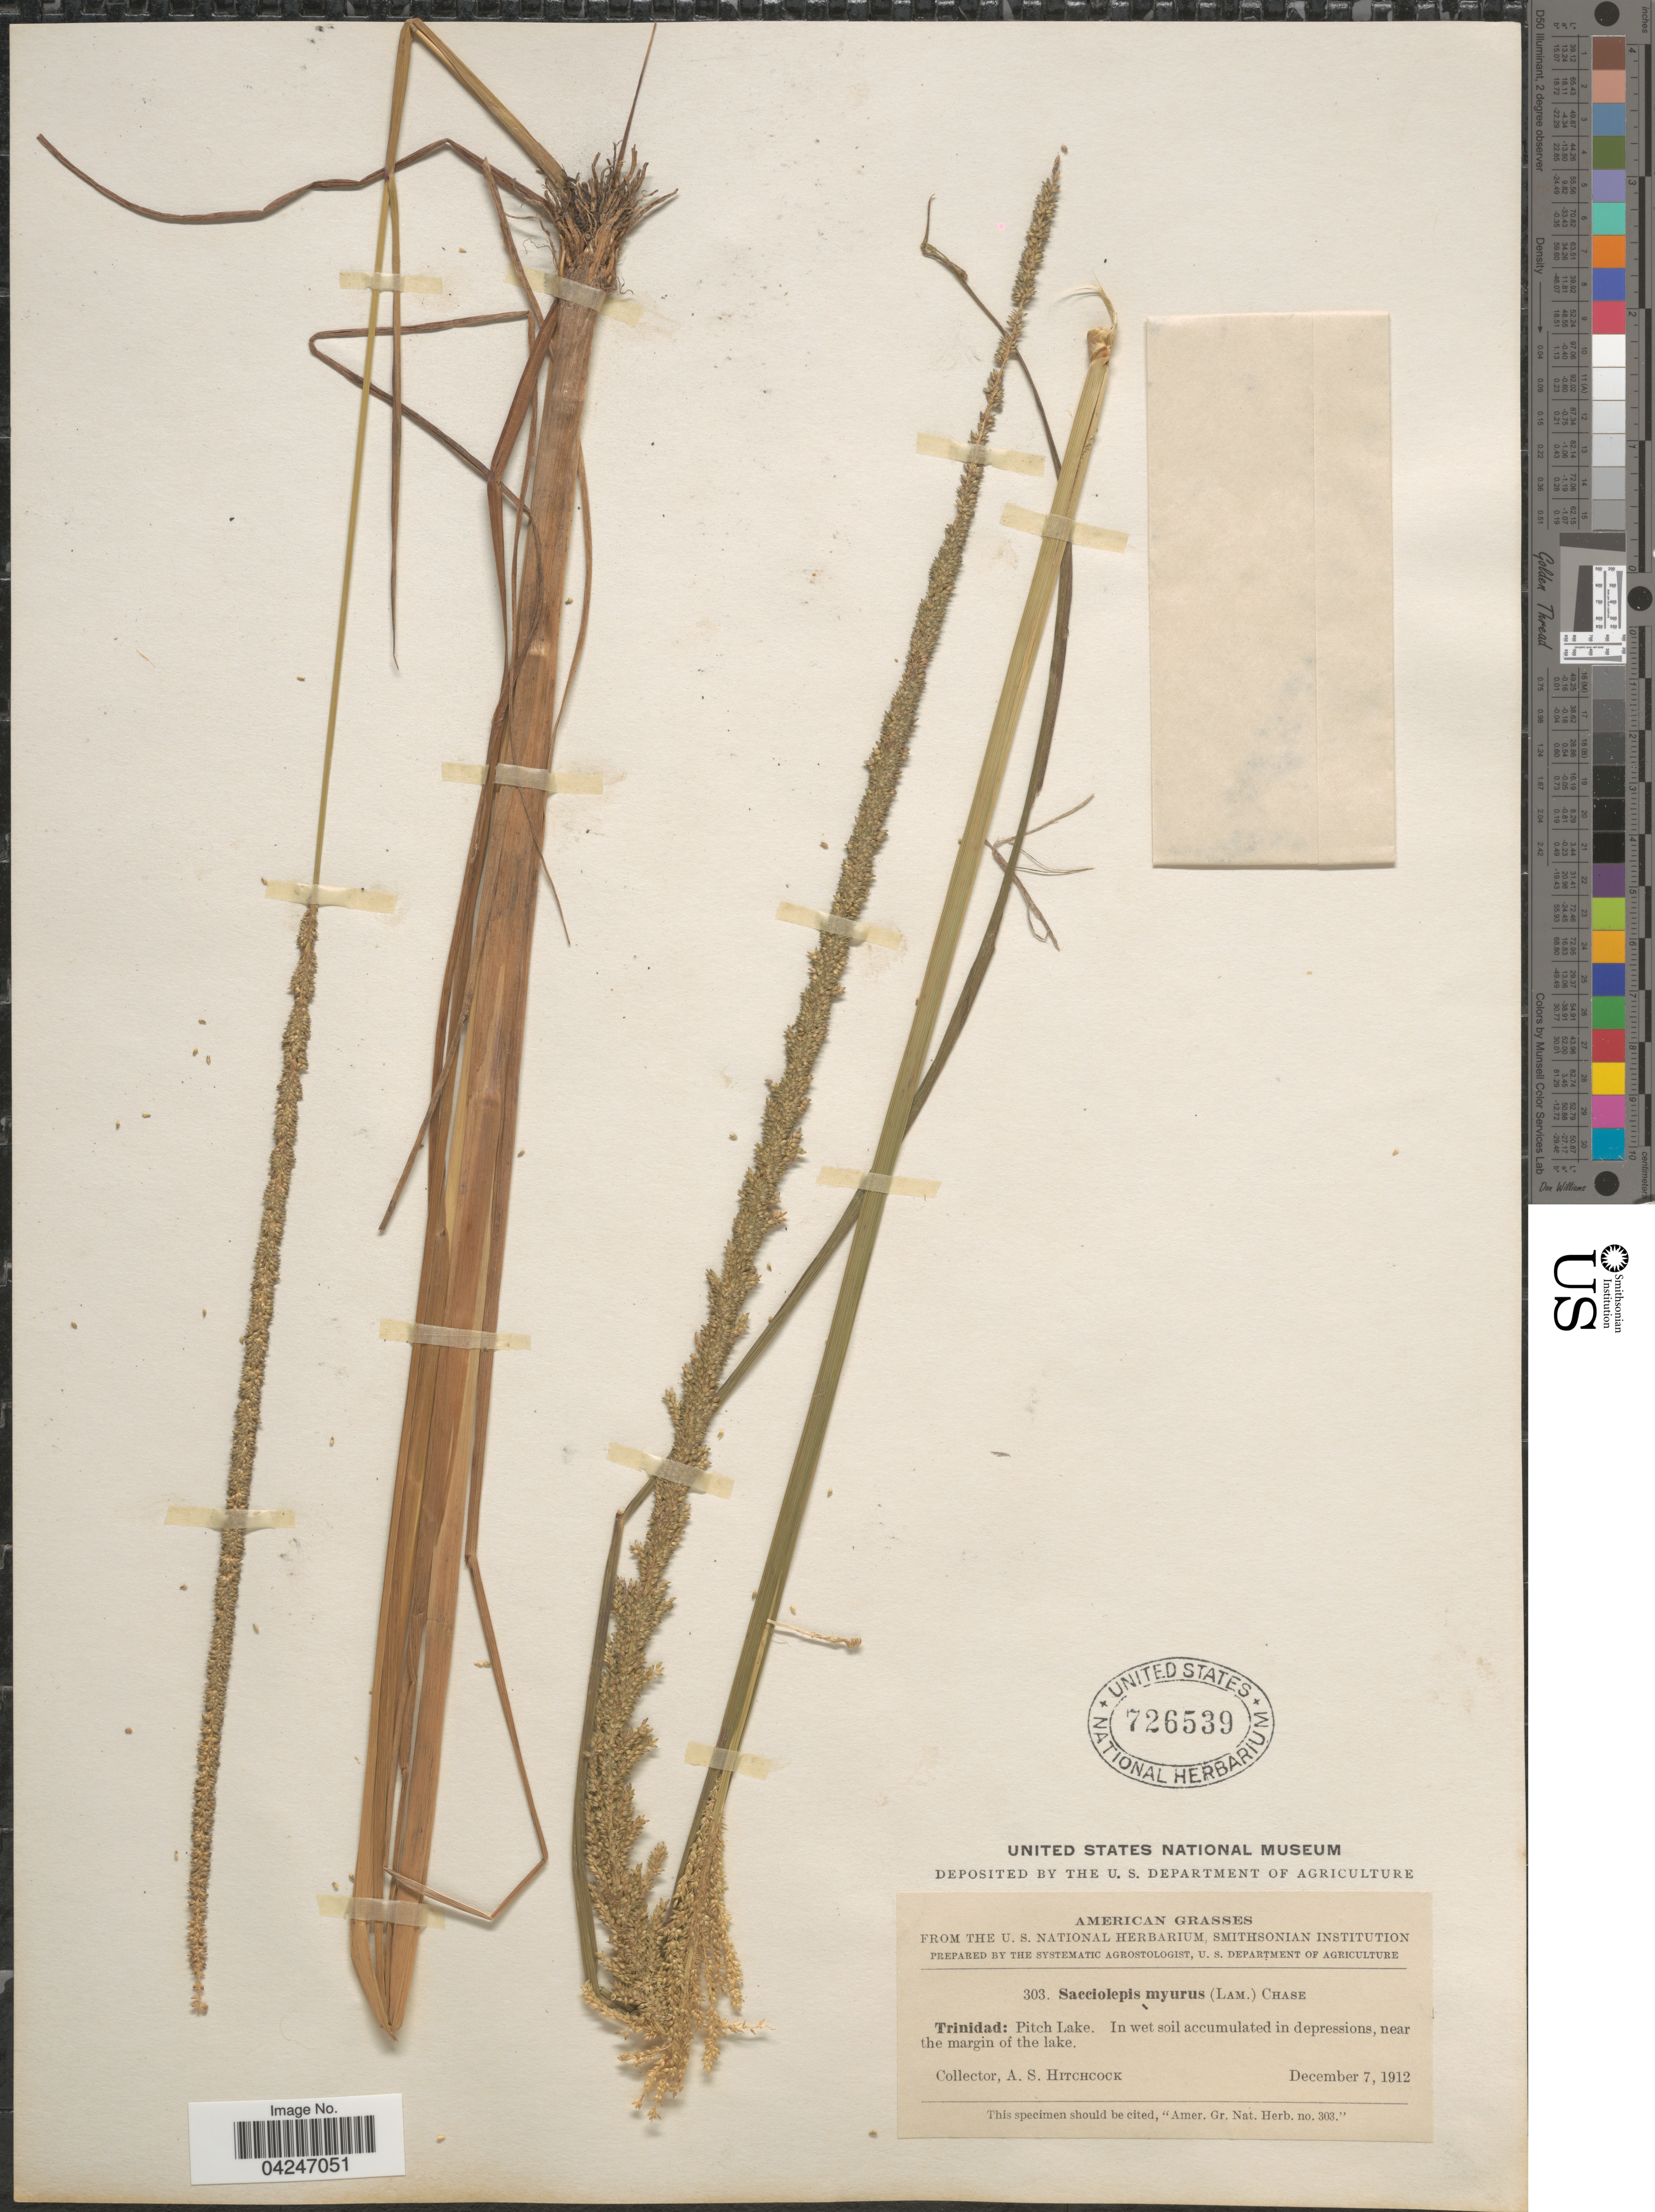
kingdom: Plantae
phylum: Tracheophyta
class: Liliopsida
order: Poales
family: Poaceae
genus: Sacciolepis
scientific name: Sacciolepis myuros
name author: (Lam.) Chase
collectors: A. S. Hitchcock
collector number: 303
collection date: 1912-12-07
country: Trinidad and Tobago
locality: Trinidad: Pitch Lake. In wet soil accumulated in depressions, near the margin of the lake.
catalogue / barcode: US 726539